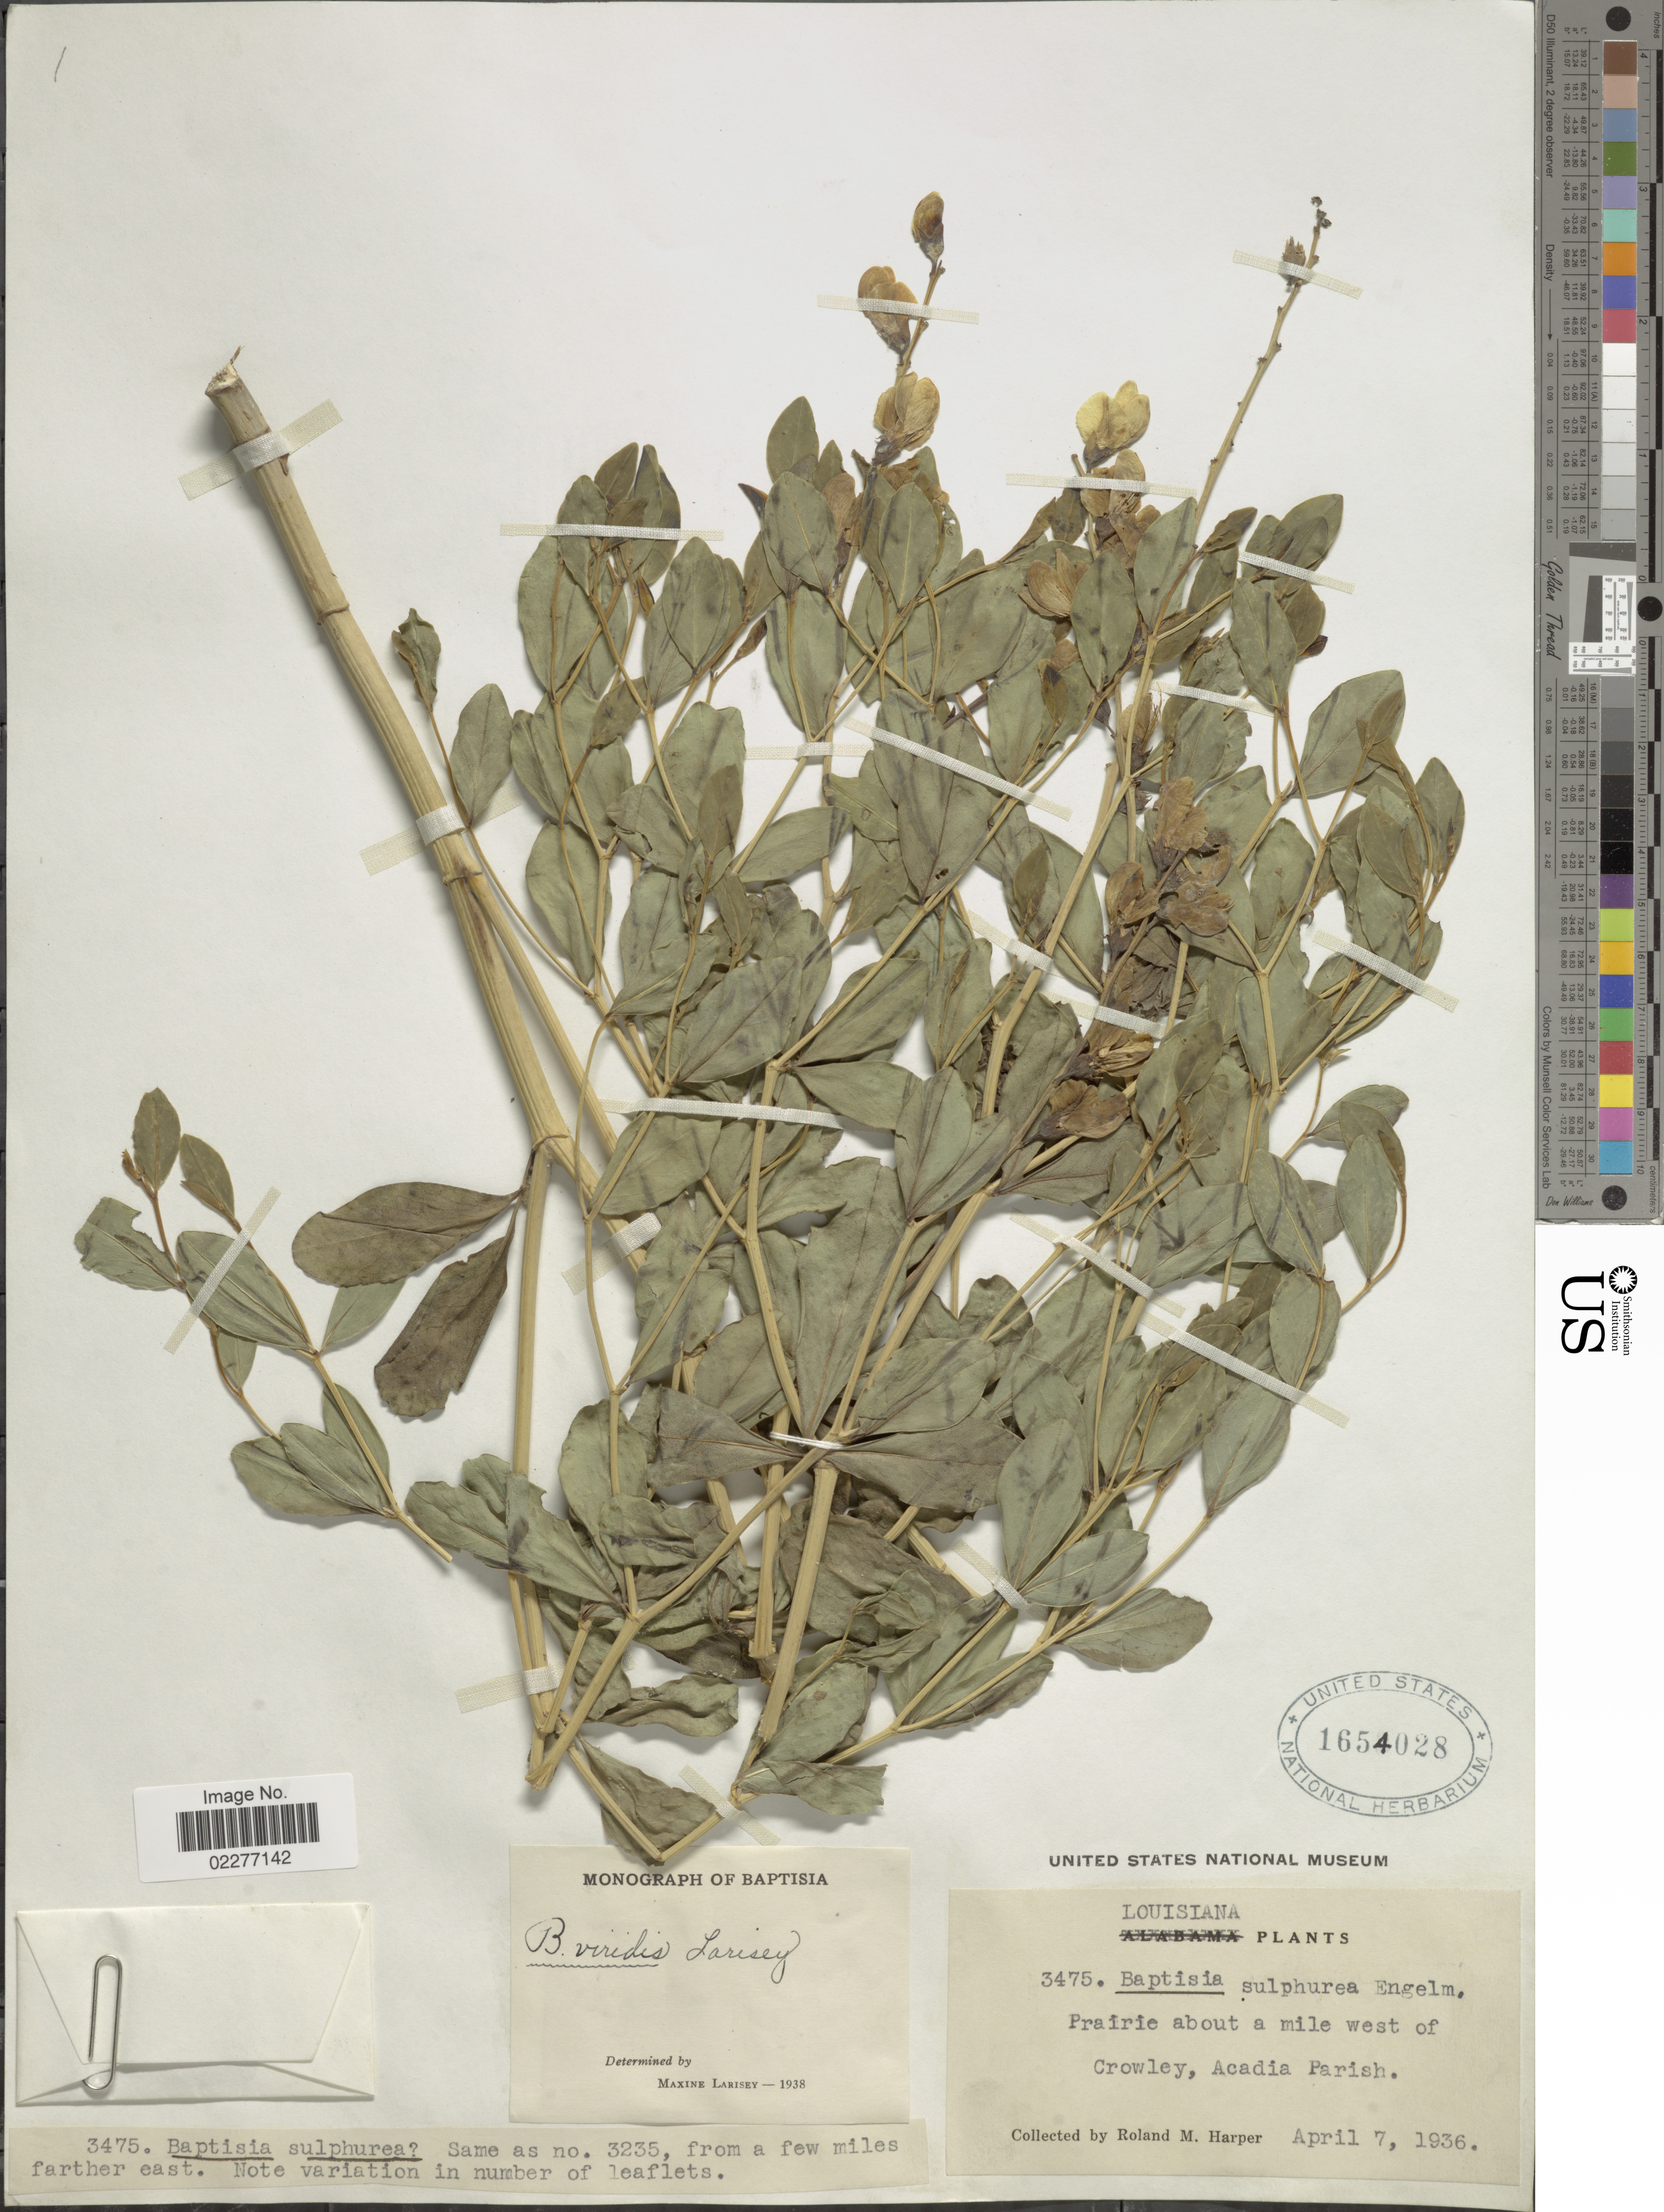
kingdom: Plantae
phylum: Tracheophyta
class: Magnoliopsida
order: Fabales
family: Fabaceae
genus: Baptisia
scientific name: Baptisia viridis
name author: Larisey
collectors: R. M. Harper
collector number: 3475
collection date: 1936-04-07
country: United States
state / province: Louisiana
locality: Prairie about a mile west of Crowley, Acadia Parish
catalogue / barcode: US 1654028